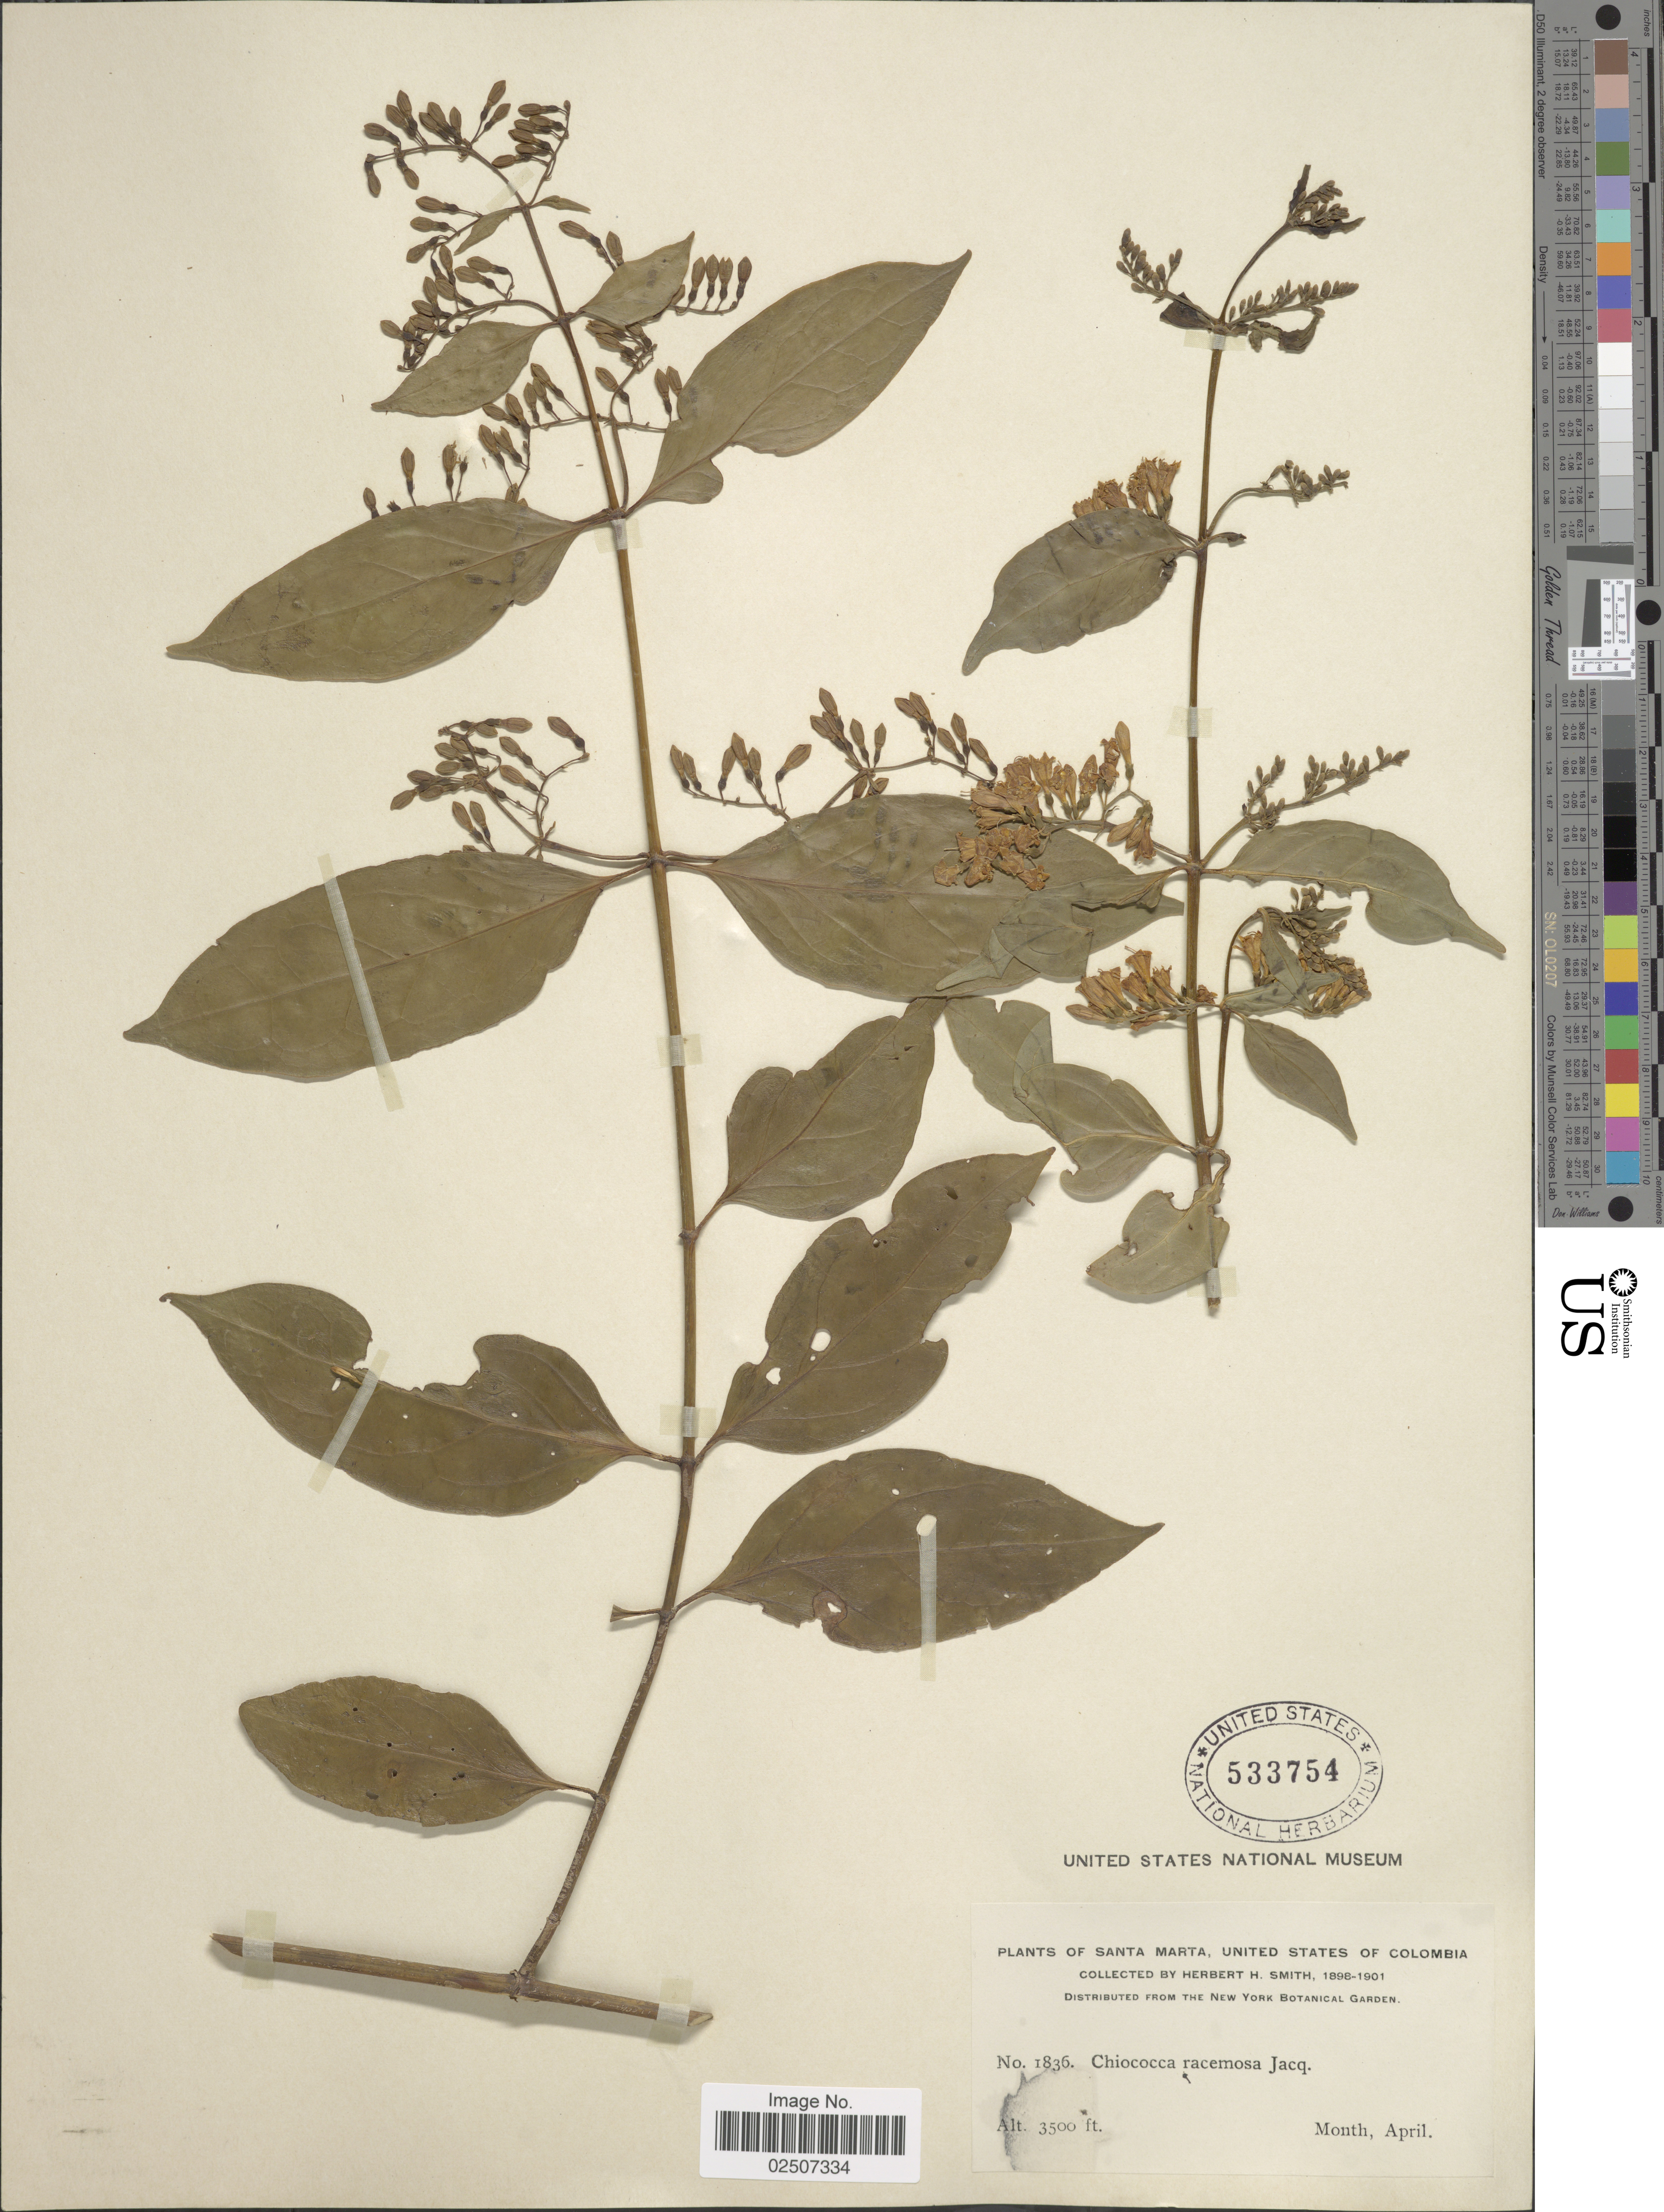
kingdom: Plantae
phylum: Tracheophyta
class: Magnoliopsida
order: Gentianales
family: Rubiaceae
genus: Chiococca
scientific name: Chiococca alba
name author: (L.) Hitchc.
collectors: Herbert H. Smith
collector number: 1836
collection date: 1898-04/1901-04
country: Colombia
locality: Santa Marta, United States of Colombia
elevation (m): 1067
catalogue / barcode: US 533754